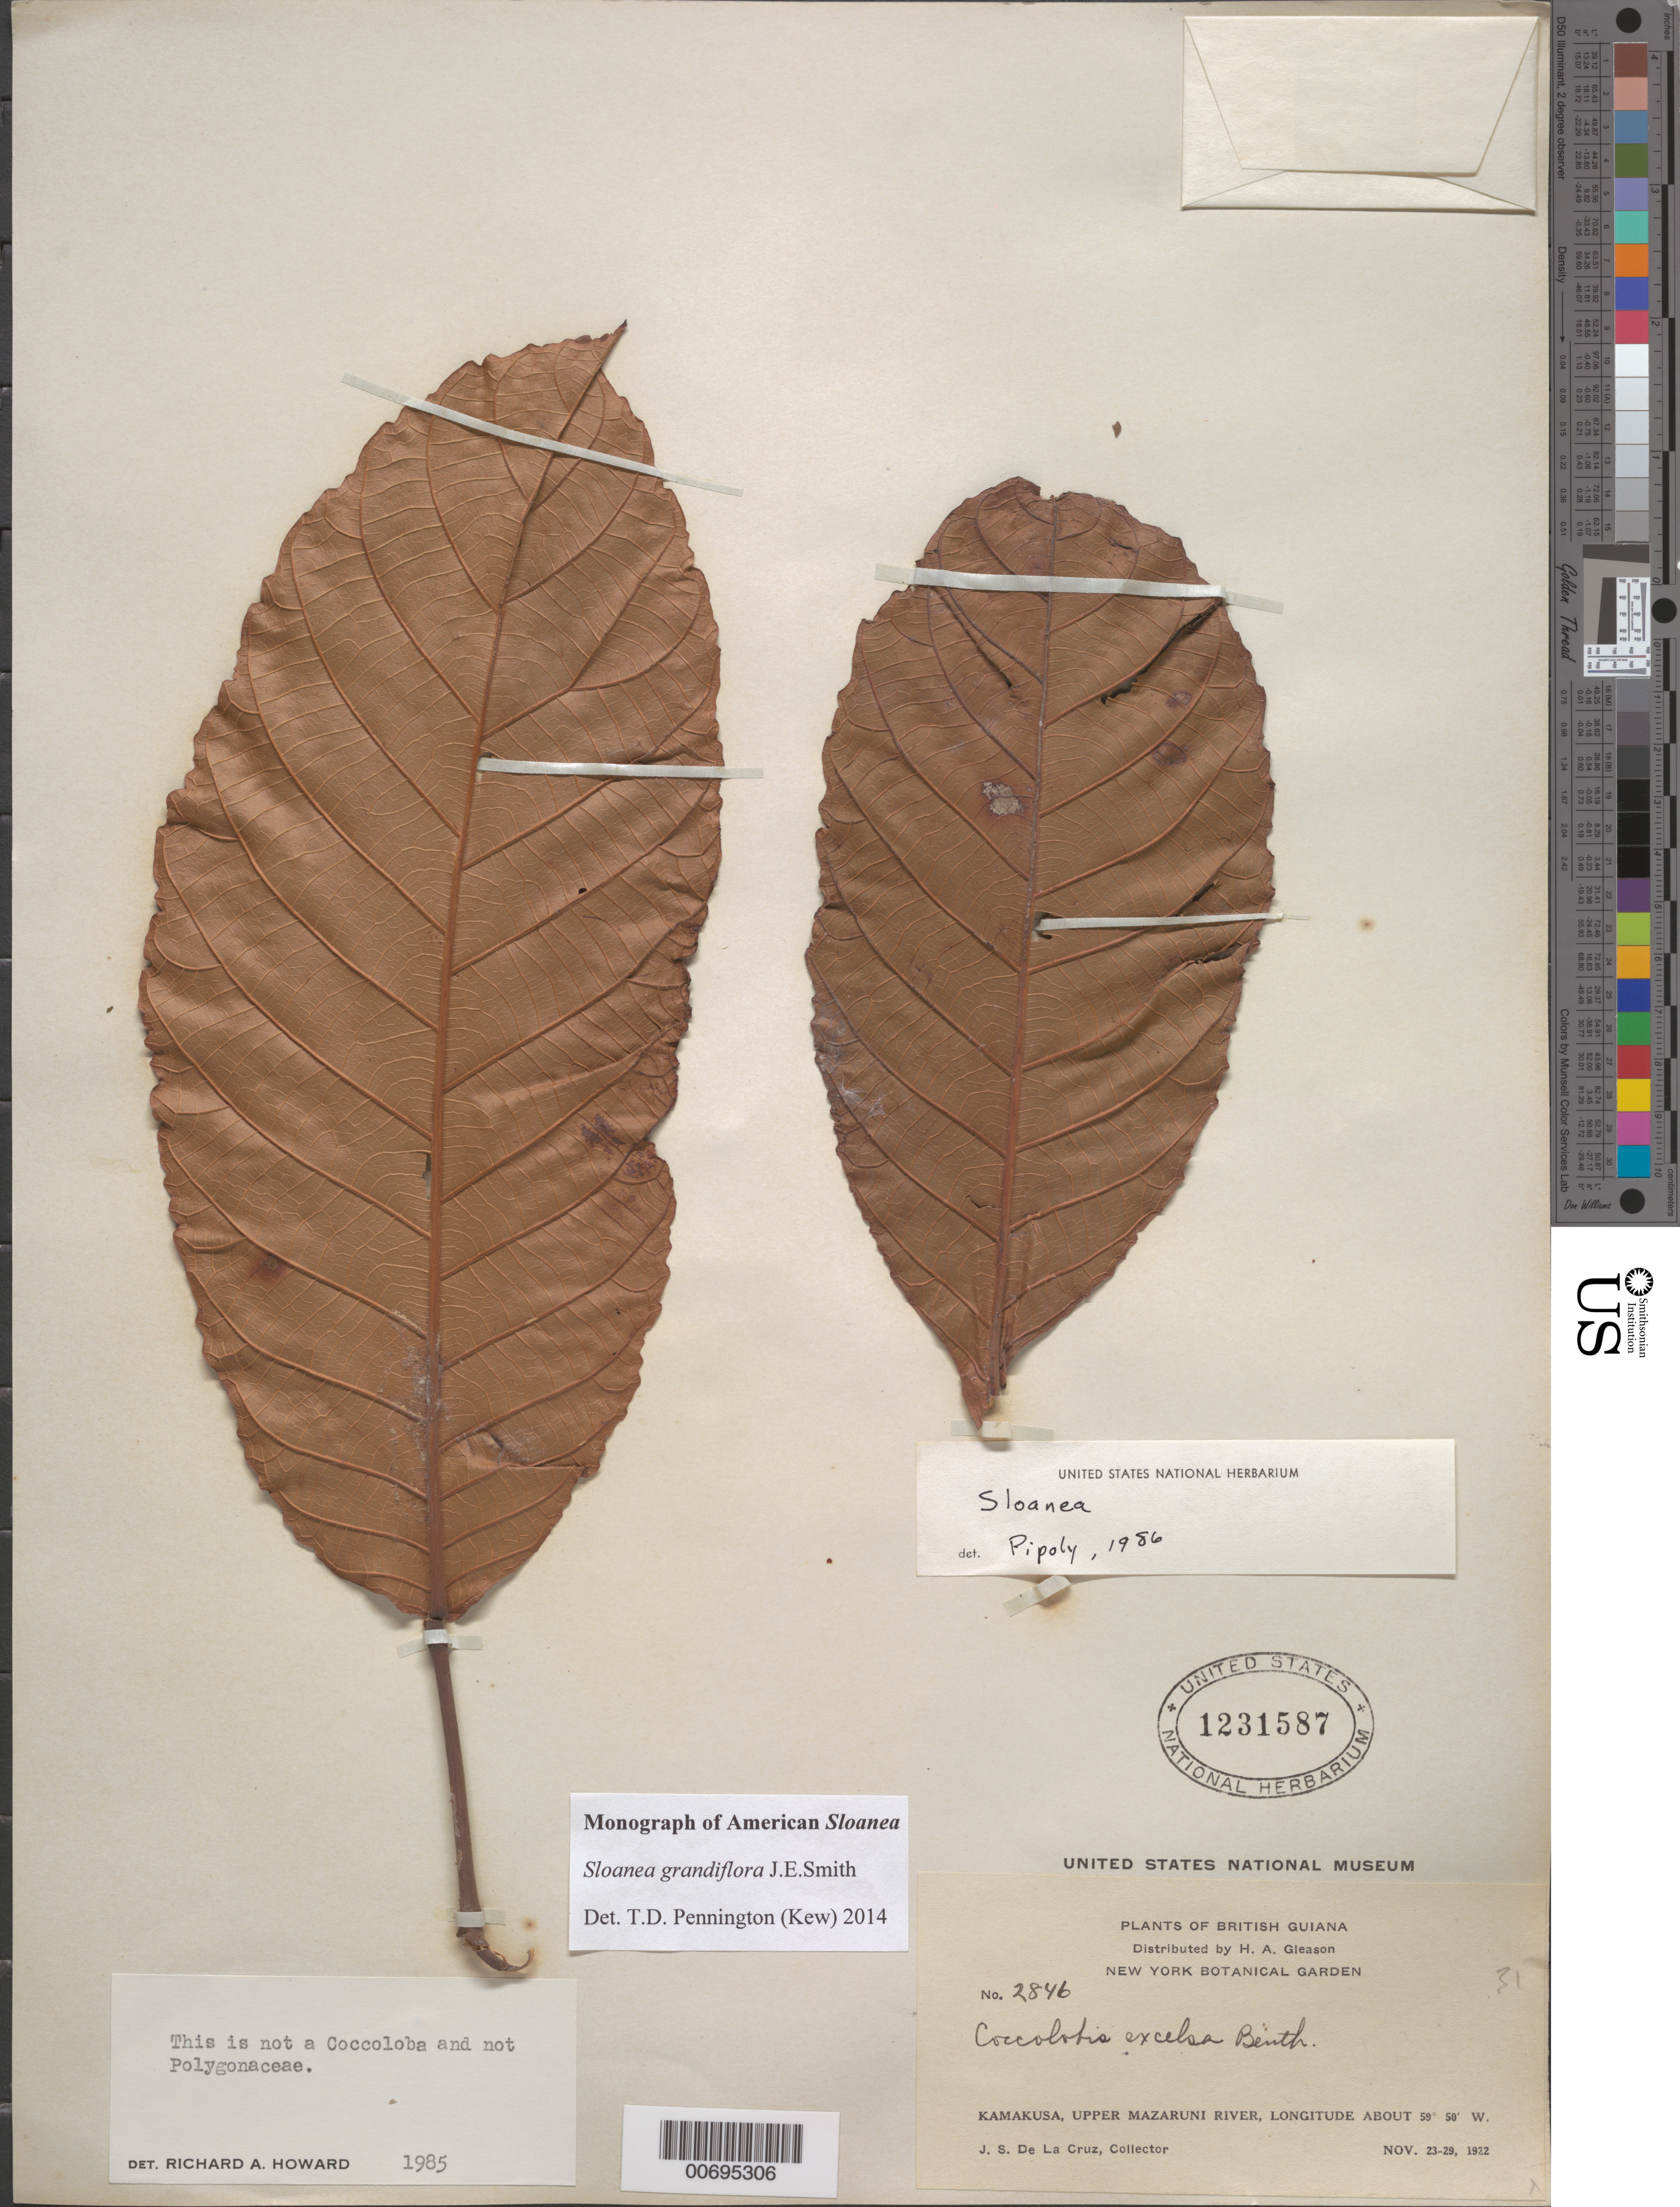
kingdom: Plantae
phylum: Tracheophyta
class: Magnoliopsida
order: Oxalidales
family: Elaeocarpaceae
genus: Sloanea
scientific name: Sloanea grandiflora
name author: Sm.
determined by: Pennington, T. D., (K)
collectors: J. S. de la Cruz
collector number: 2846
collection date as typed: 23-Nov-22 to 29-Nov-22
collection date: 1922-11-23/1922-11-29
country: Guyana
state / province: Cuyuni-Mazaruni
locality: Kamakusa, Upper Mazaruni R.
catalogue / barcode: US 1231587